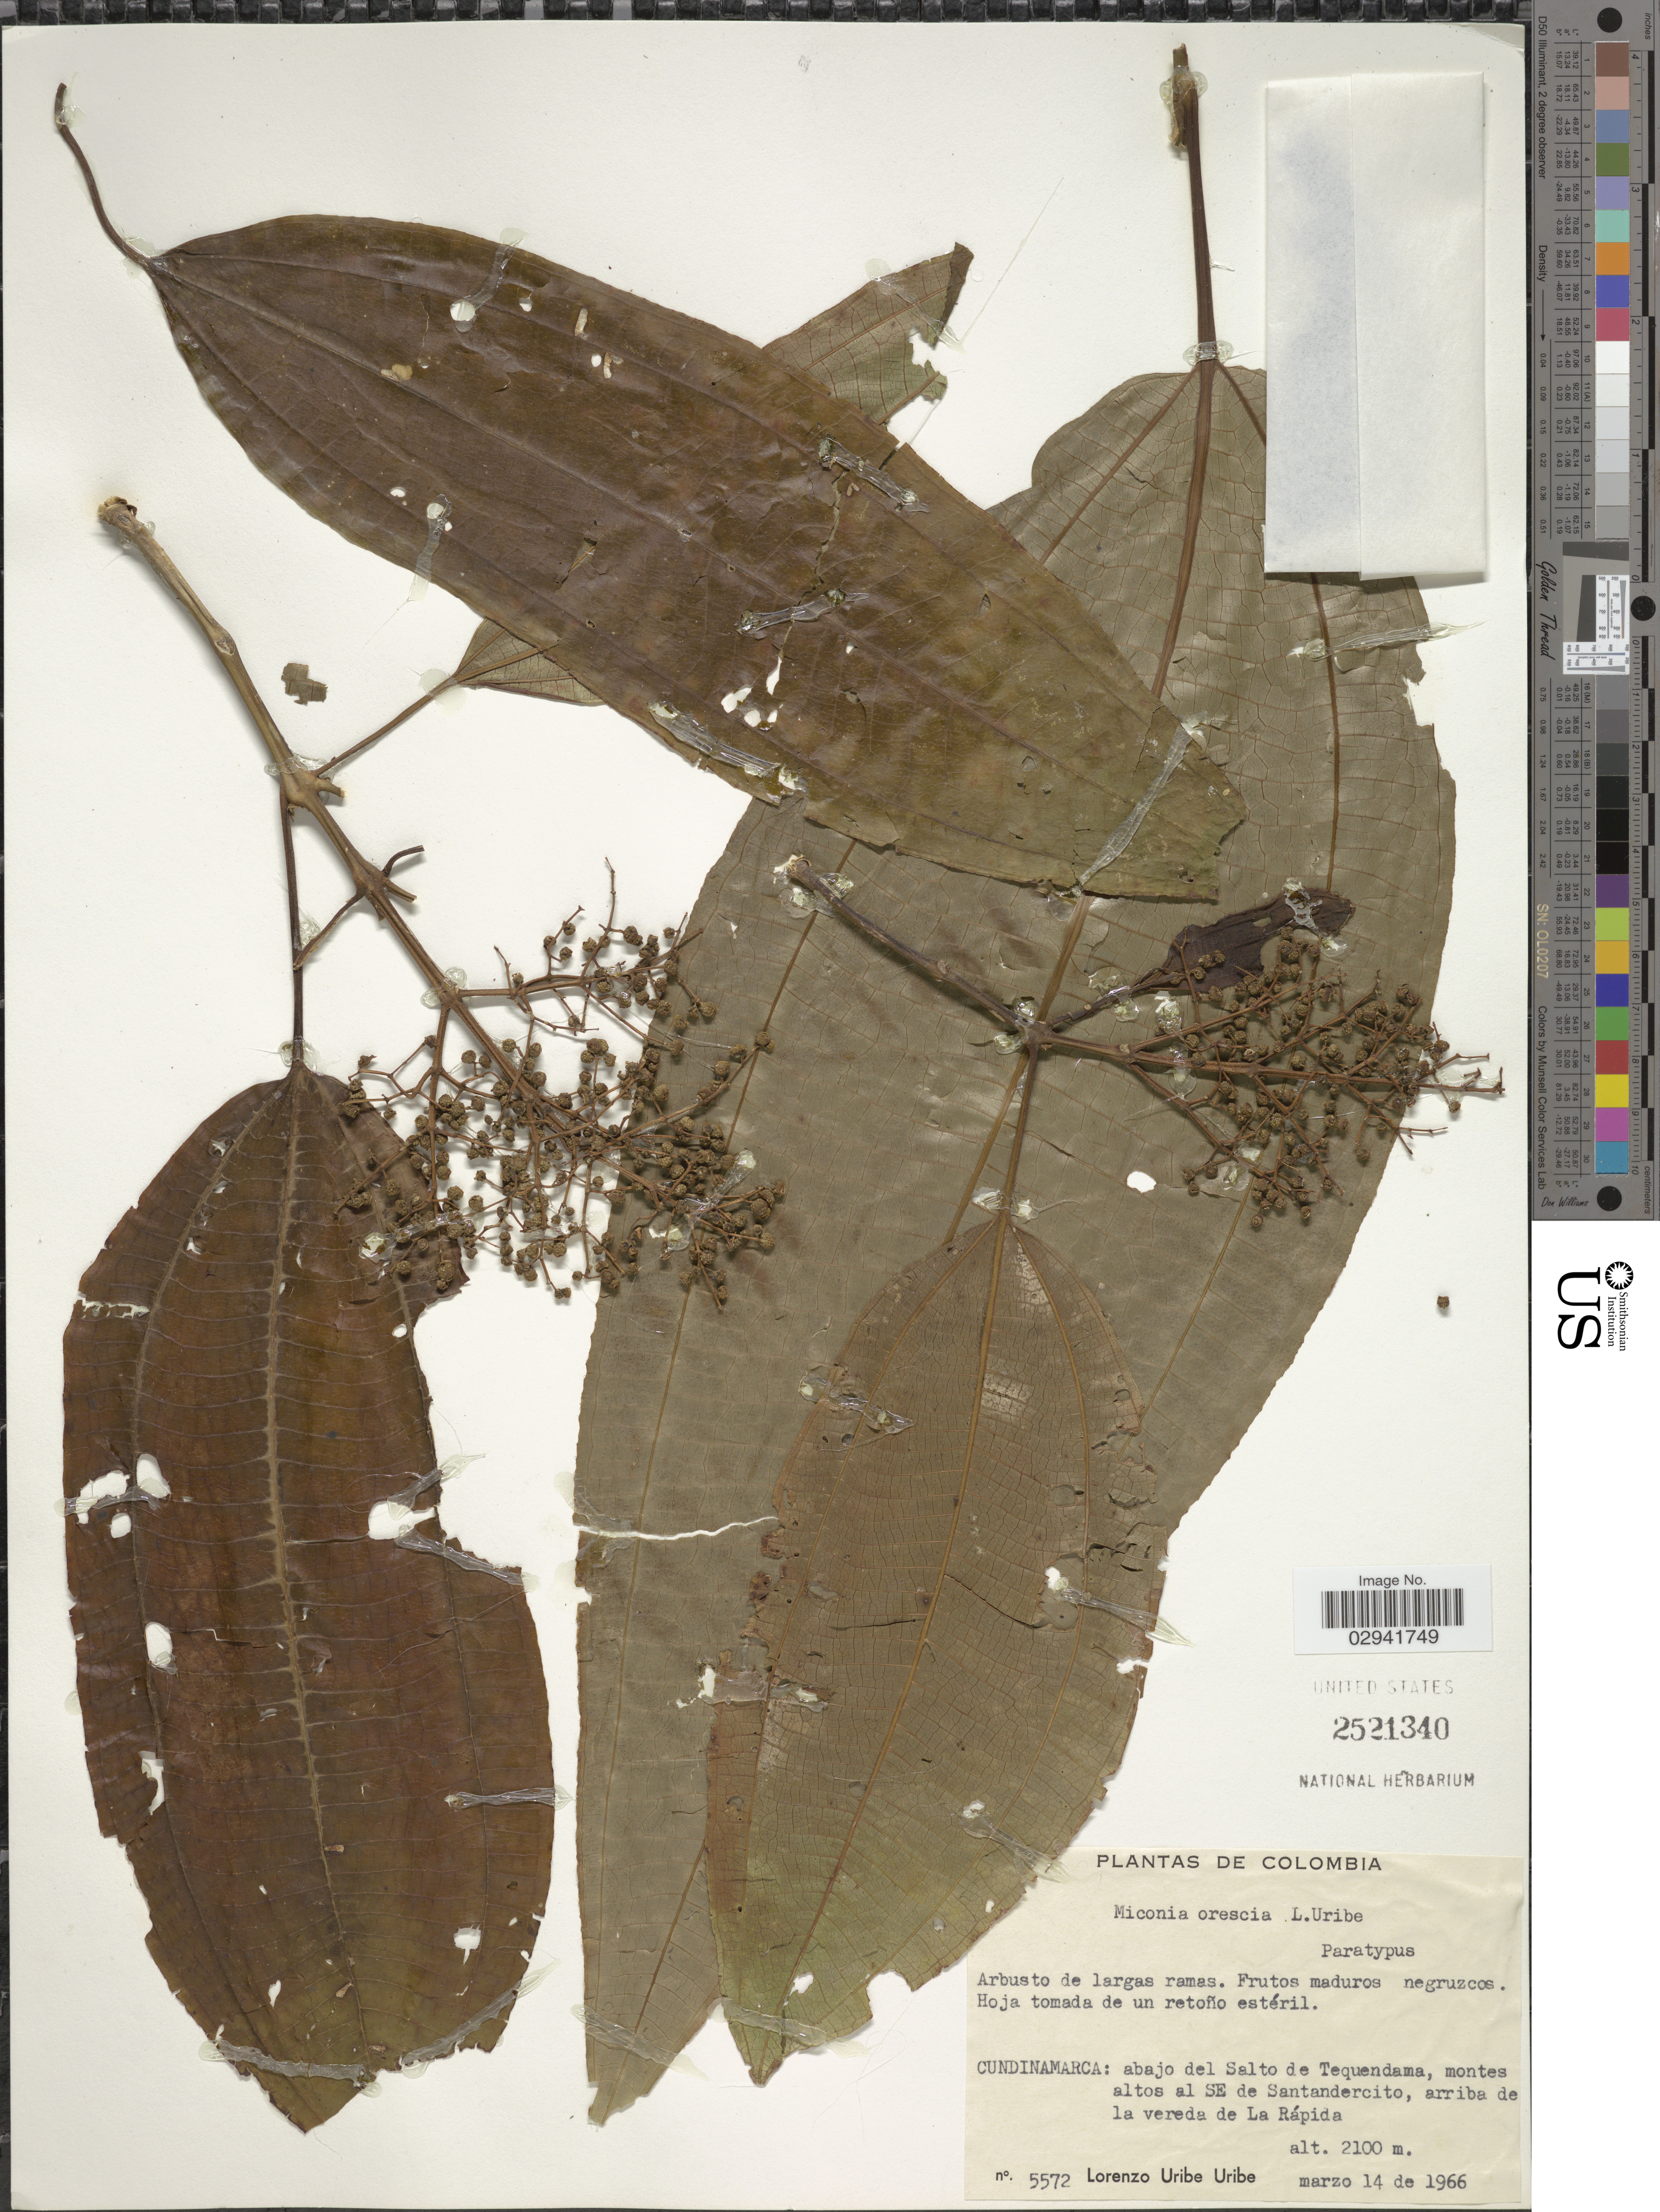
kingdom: Plantae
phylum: Tracheophyta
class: Magnoliopsida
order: Myrtales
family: Melastomataceae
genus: Miconia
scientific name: Miconia orescia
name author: L. Uribe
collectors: L. Uribe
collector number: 5572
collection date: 1966-03-14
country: Colombia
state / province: Cundinamarca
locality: Abajo del Salto de Tequendama, montes altos al SE de Santandercito, arriba de la vereda de La Rápida.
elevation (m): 2100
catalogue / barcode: US 2521340